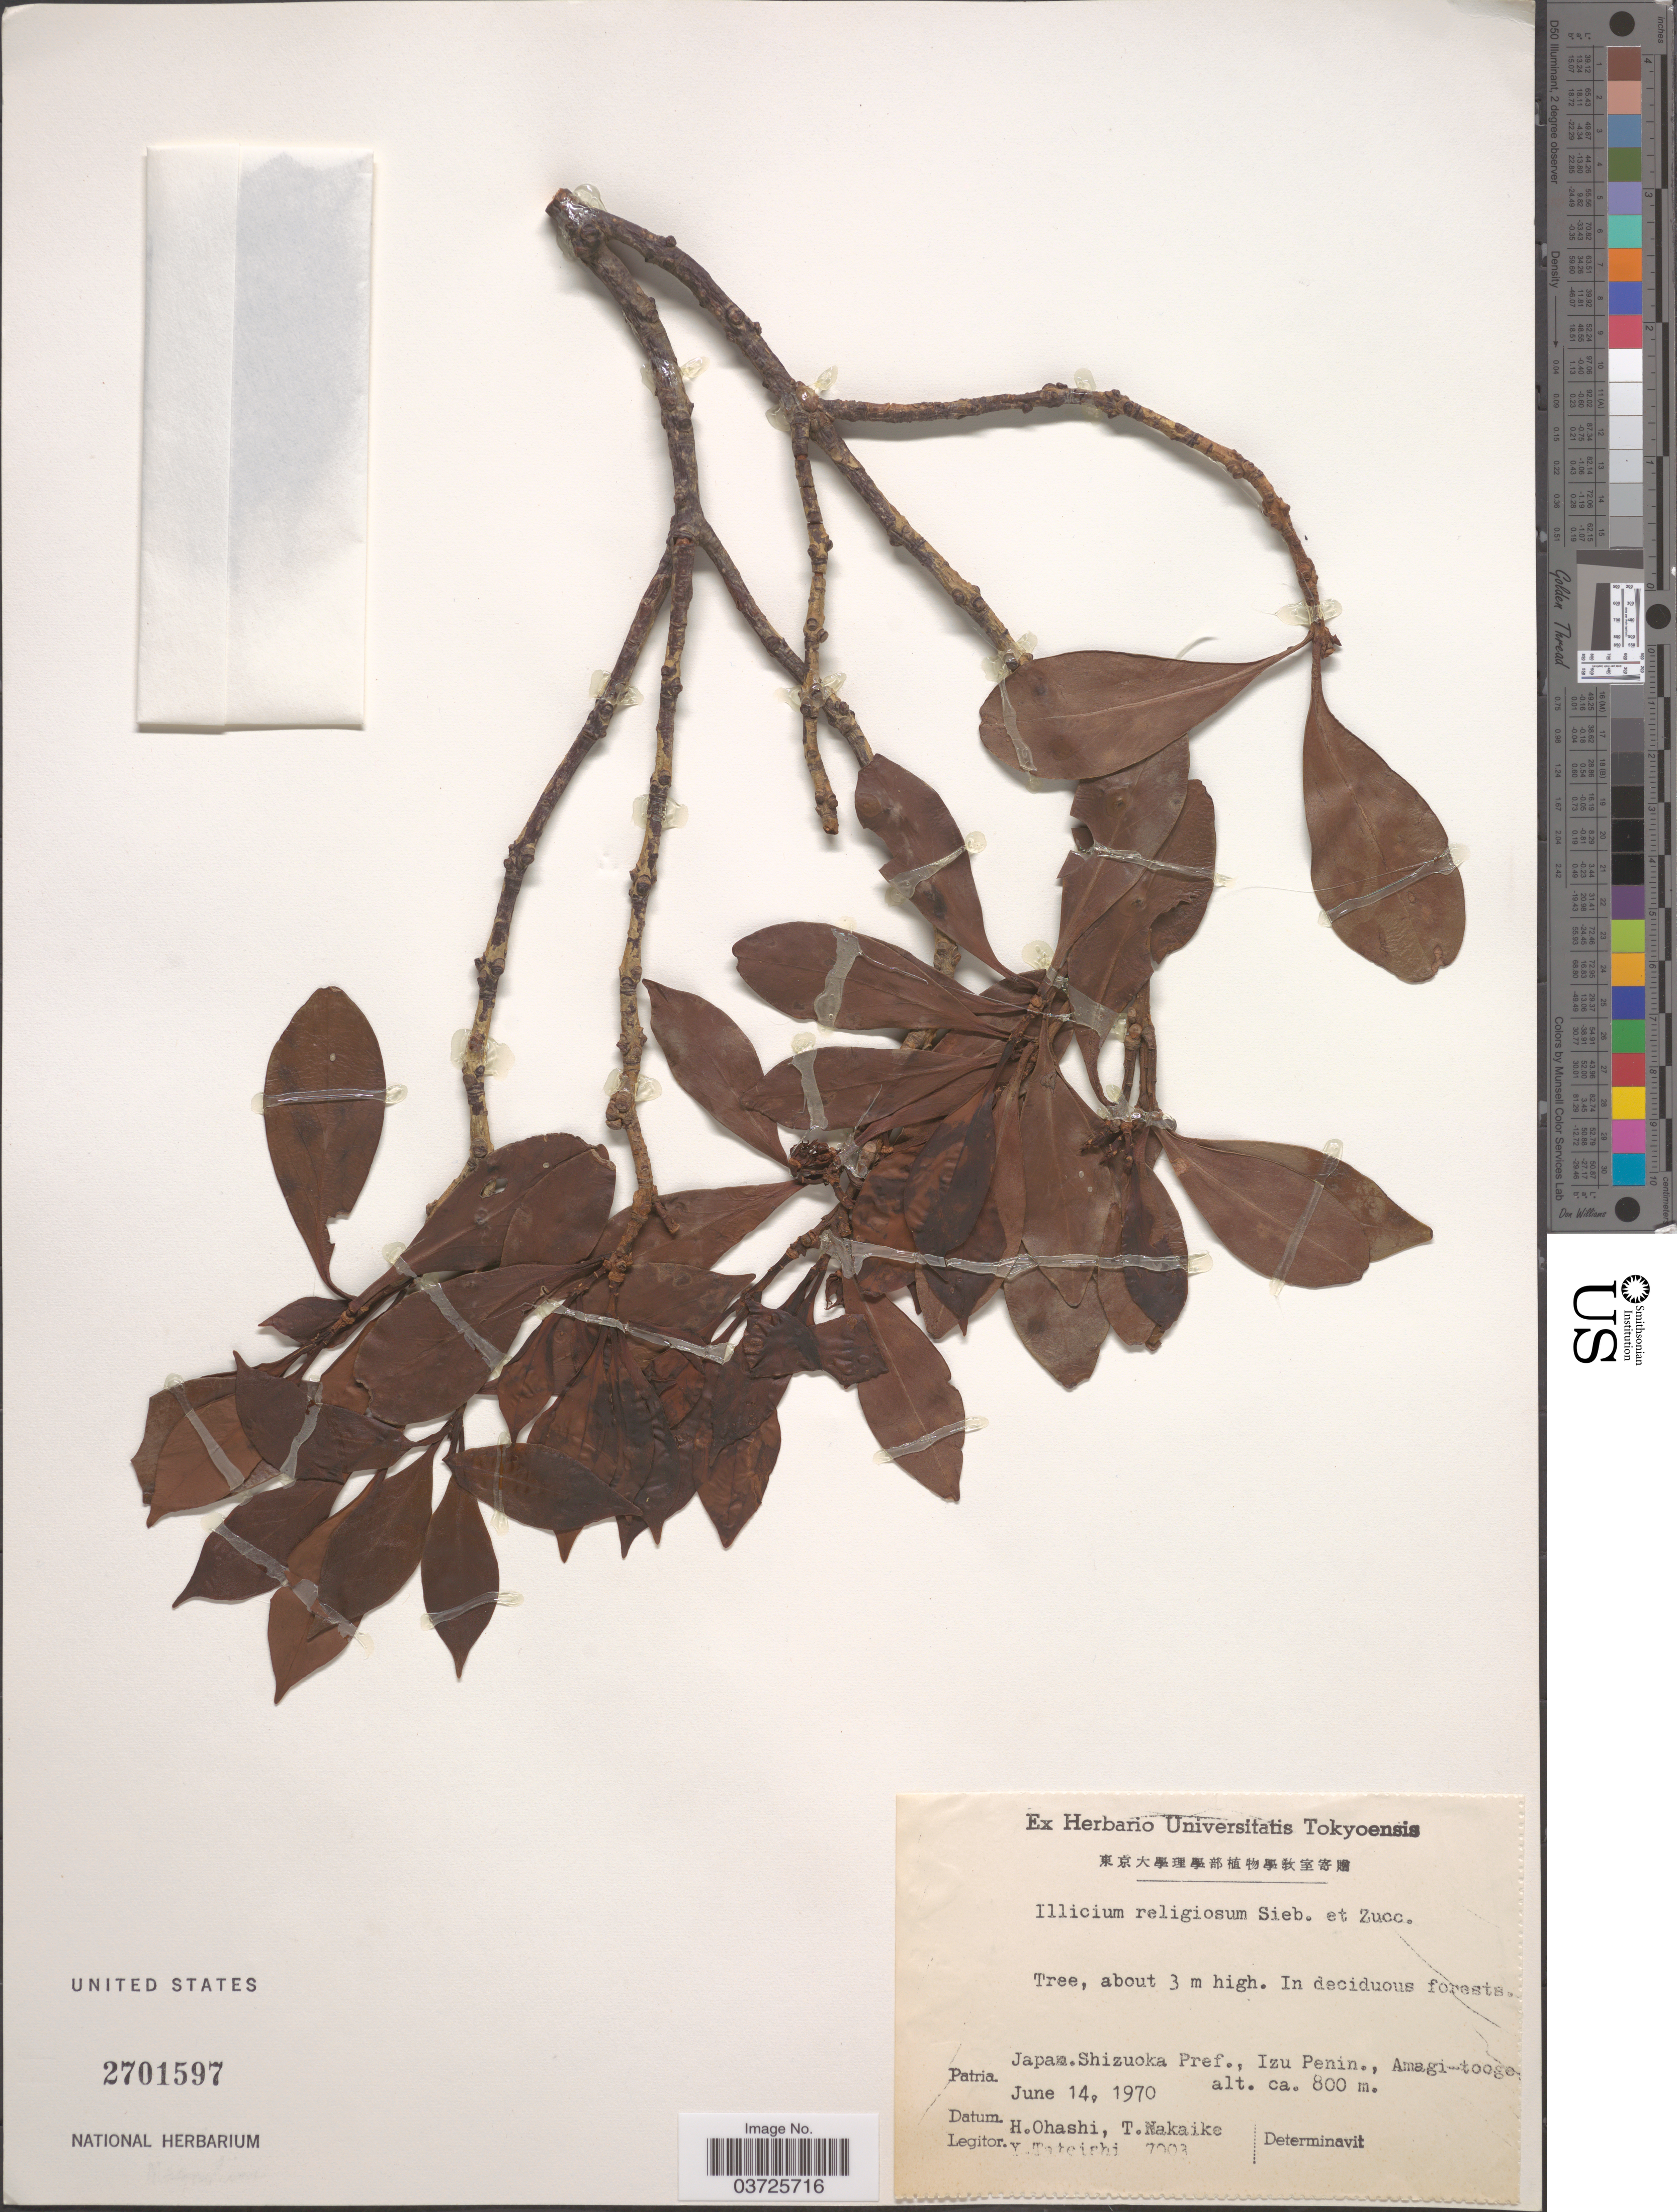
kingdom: Plantae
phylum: Tracheophyta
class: Magnoliopsida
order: Austrobaileyales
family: Schisandraceae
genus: Illicium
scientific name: Illicium anisatum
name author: L.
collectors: H. Ohashi, T. Nakaike & Y. Tateishi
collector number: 7003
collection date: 1970-06-14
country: Japan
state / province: Sizuoka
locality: Shizuoka Pref., Izu Penin., Amagi-tooge.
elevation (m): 800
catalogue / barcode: US 2701597